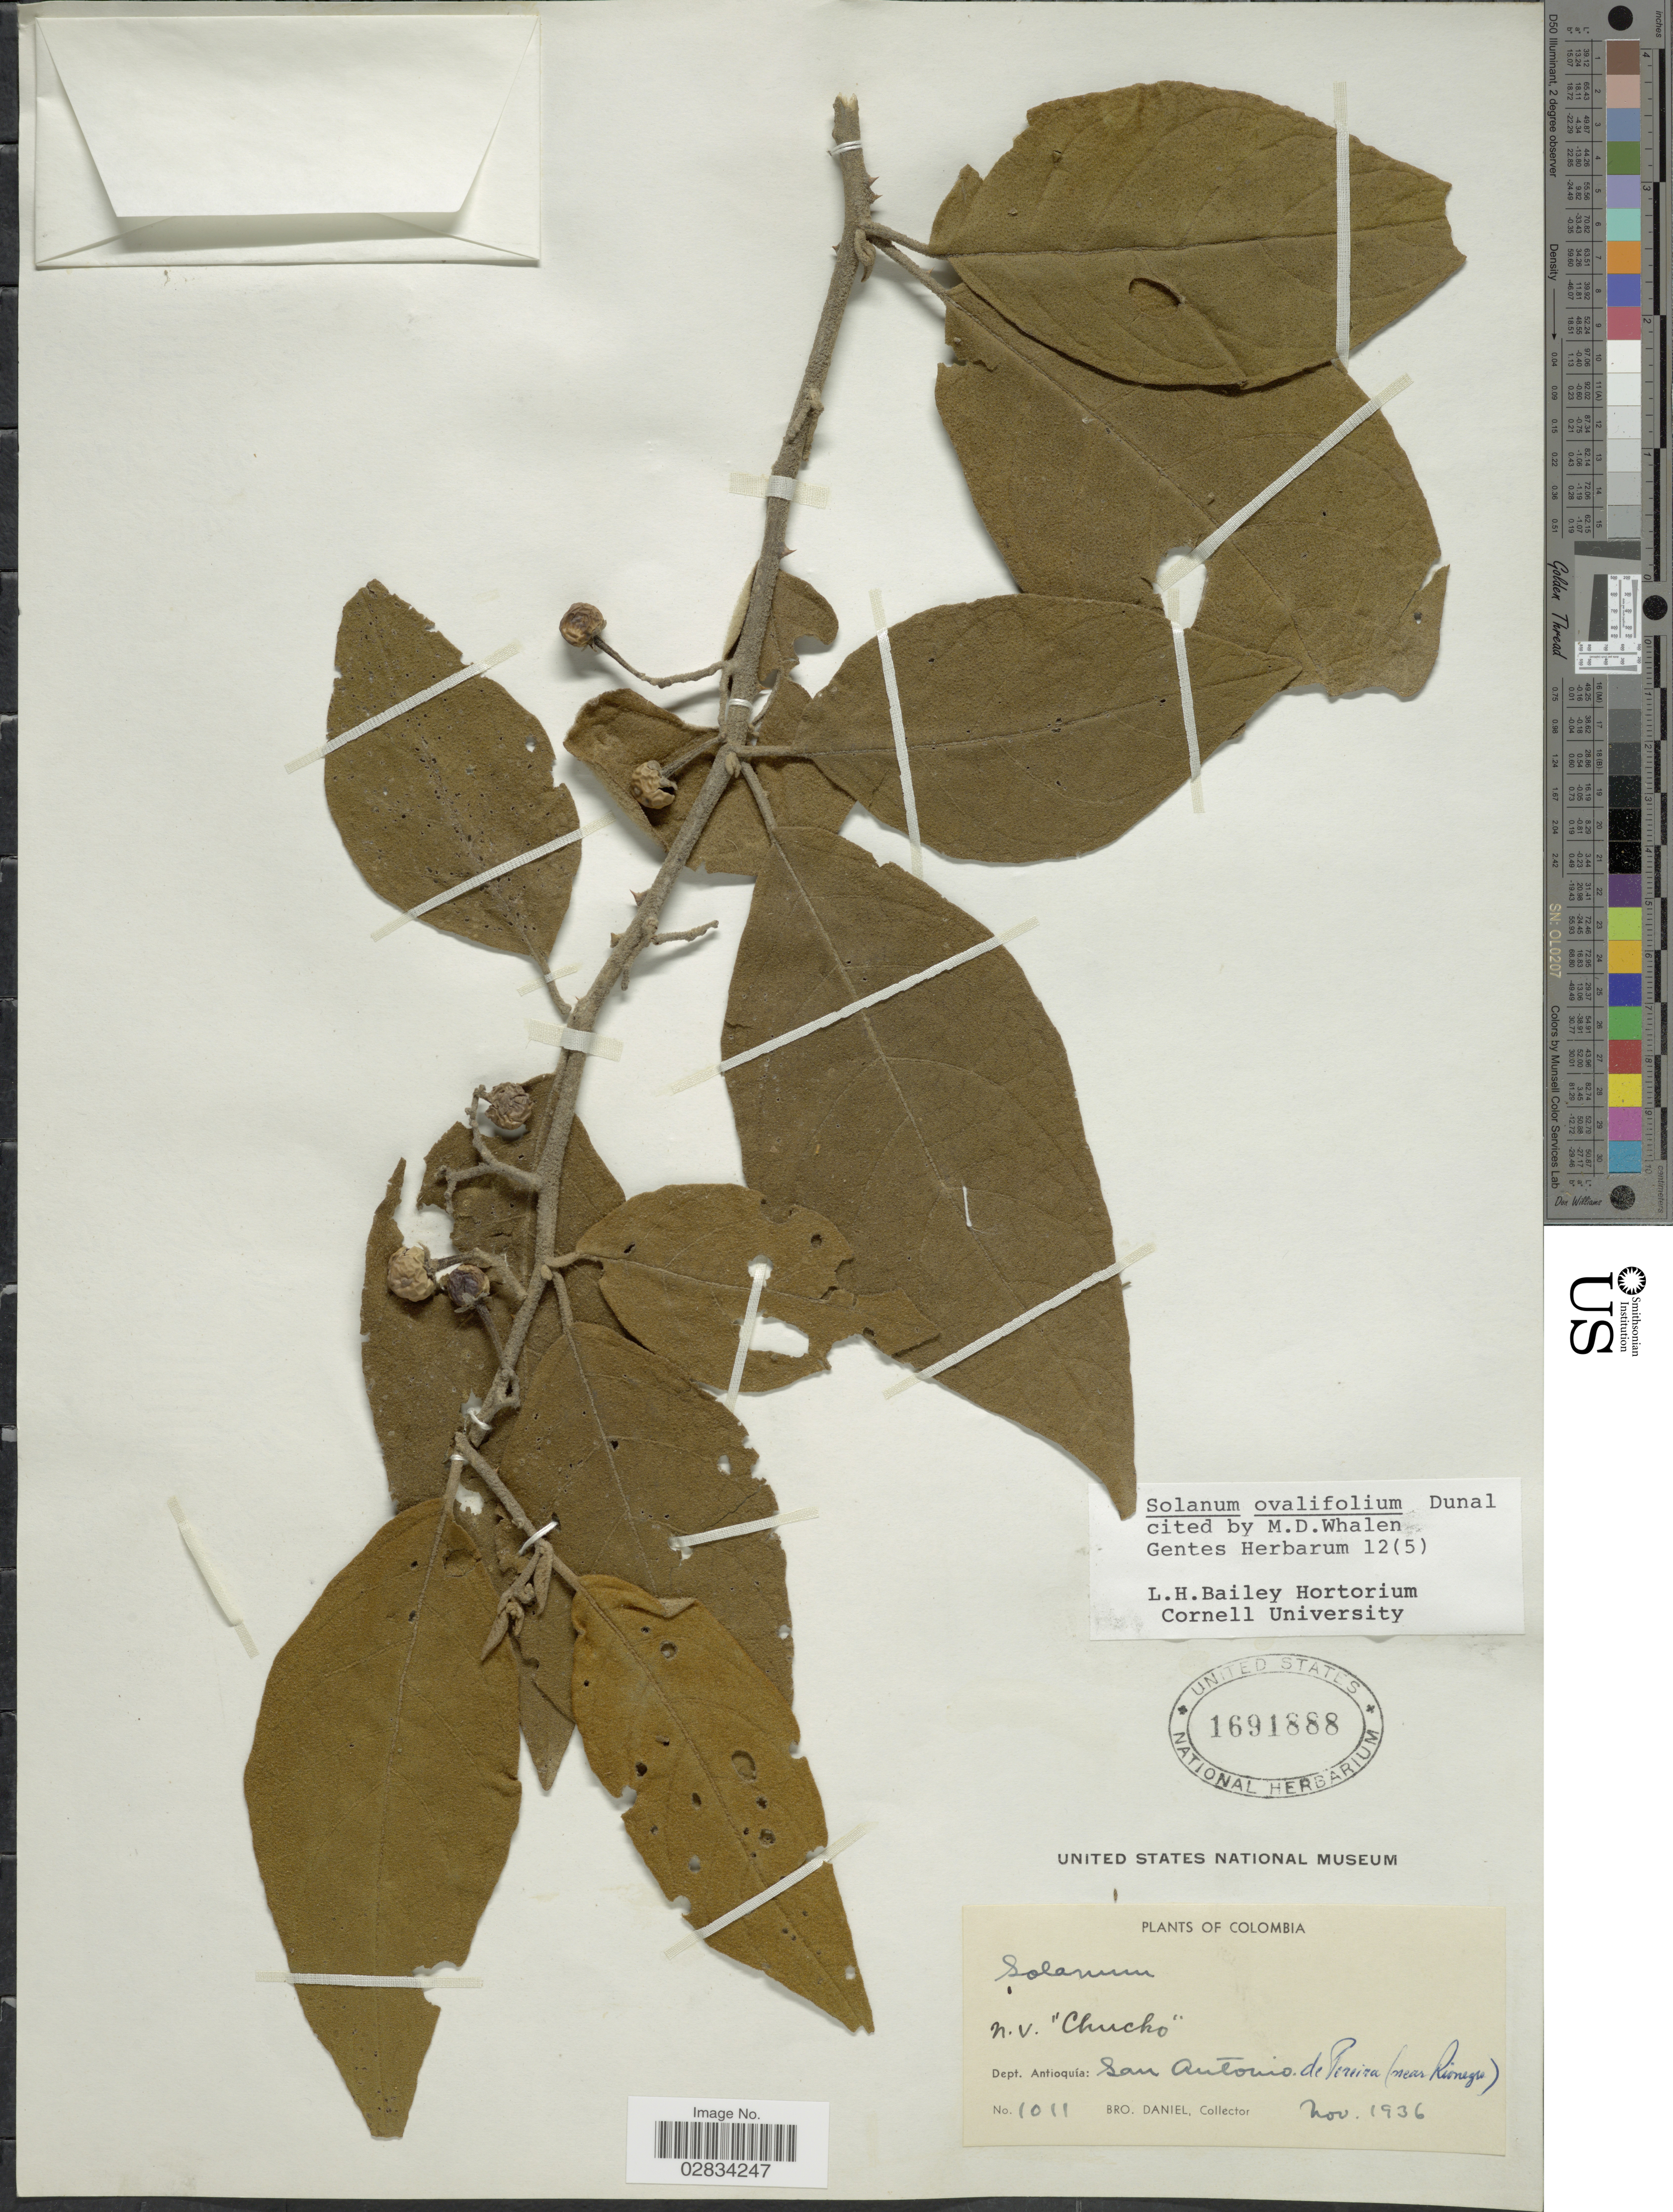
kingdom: Plantae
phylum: Tracheophyta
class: Magnoliopsida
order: Solanales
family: Solanaceae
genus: Solanum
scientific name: Solanum ovalifolium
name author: Dunal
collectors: Bro. Daniel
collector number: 1011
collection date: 1936-11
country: Colombia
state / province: Antioquia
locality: Dept. Antioquía: San Antonio de Pereira (near Rionegro).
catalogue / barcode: US 1691888